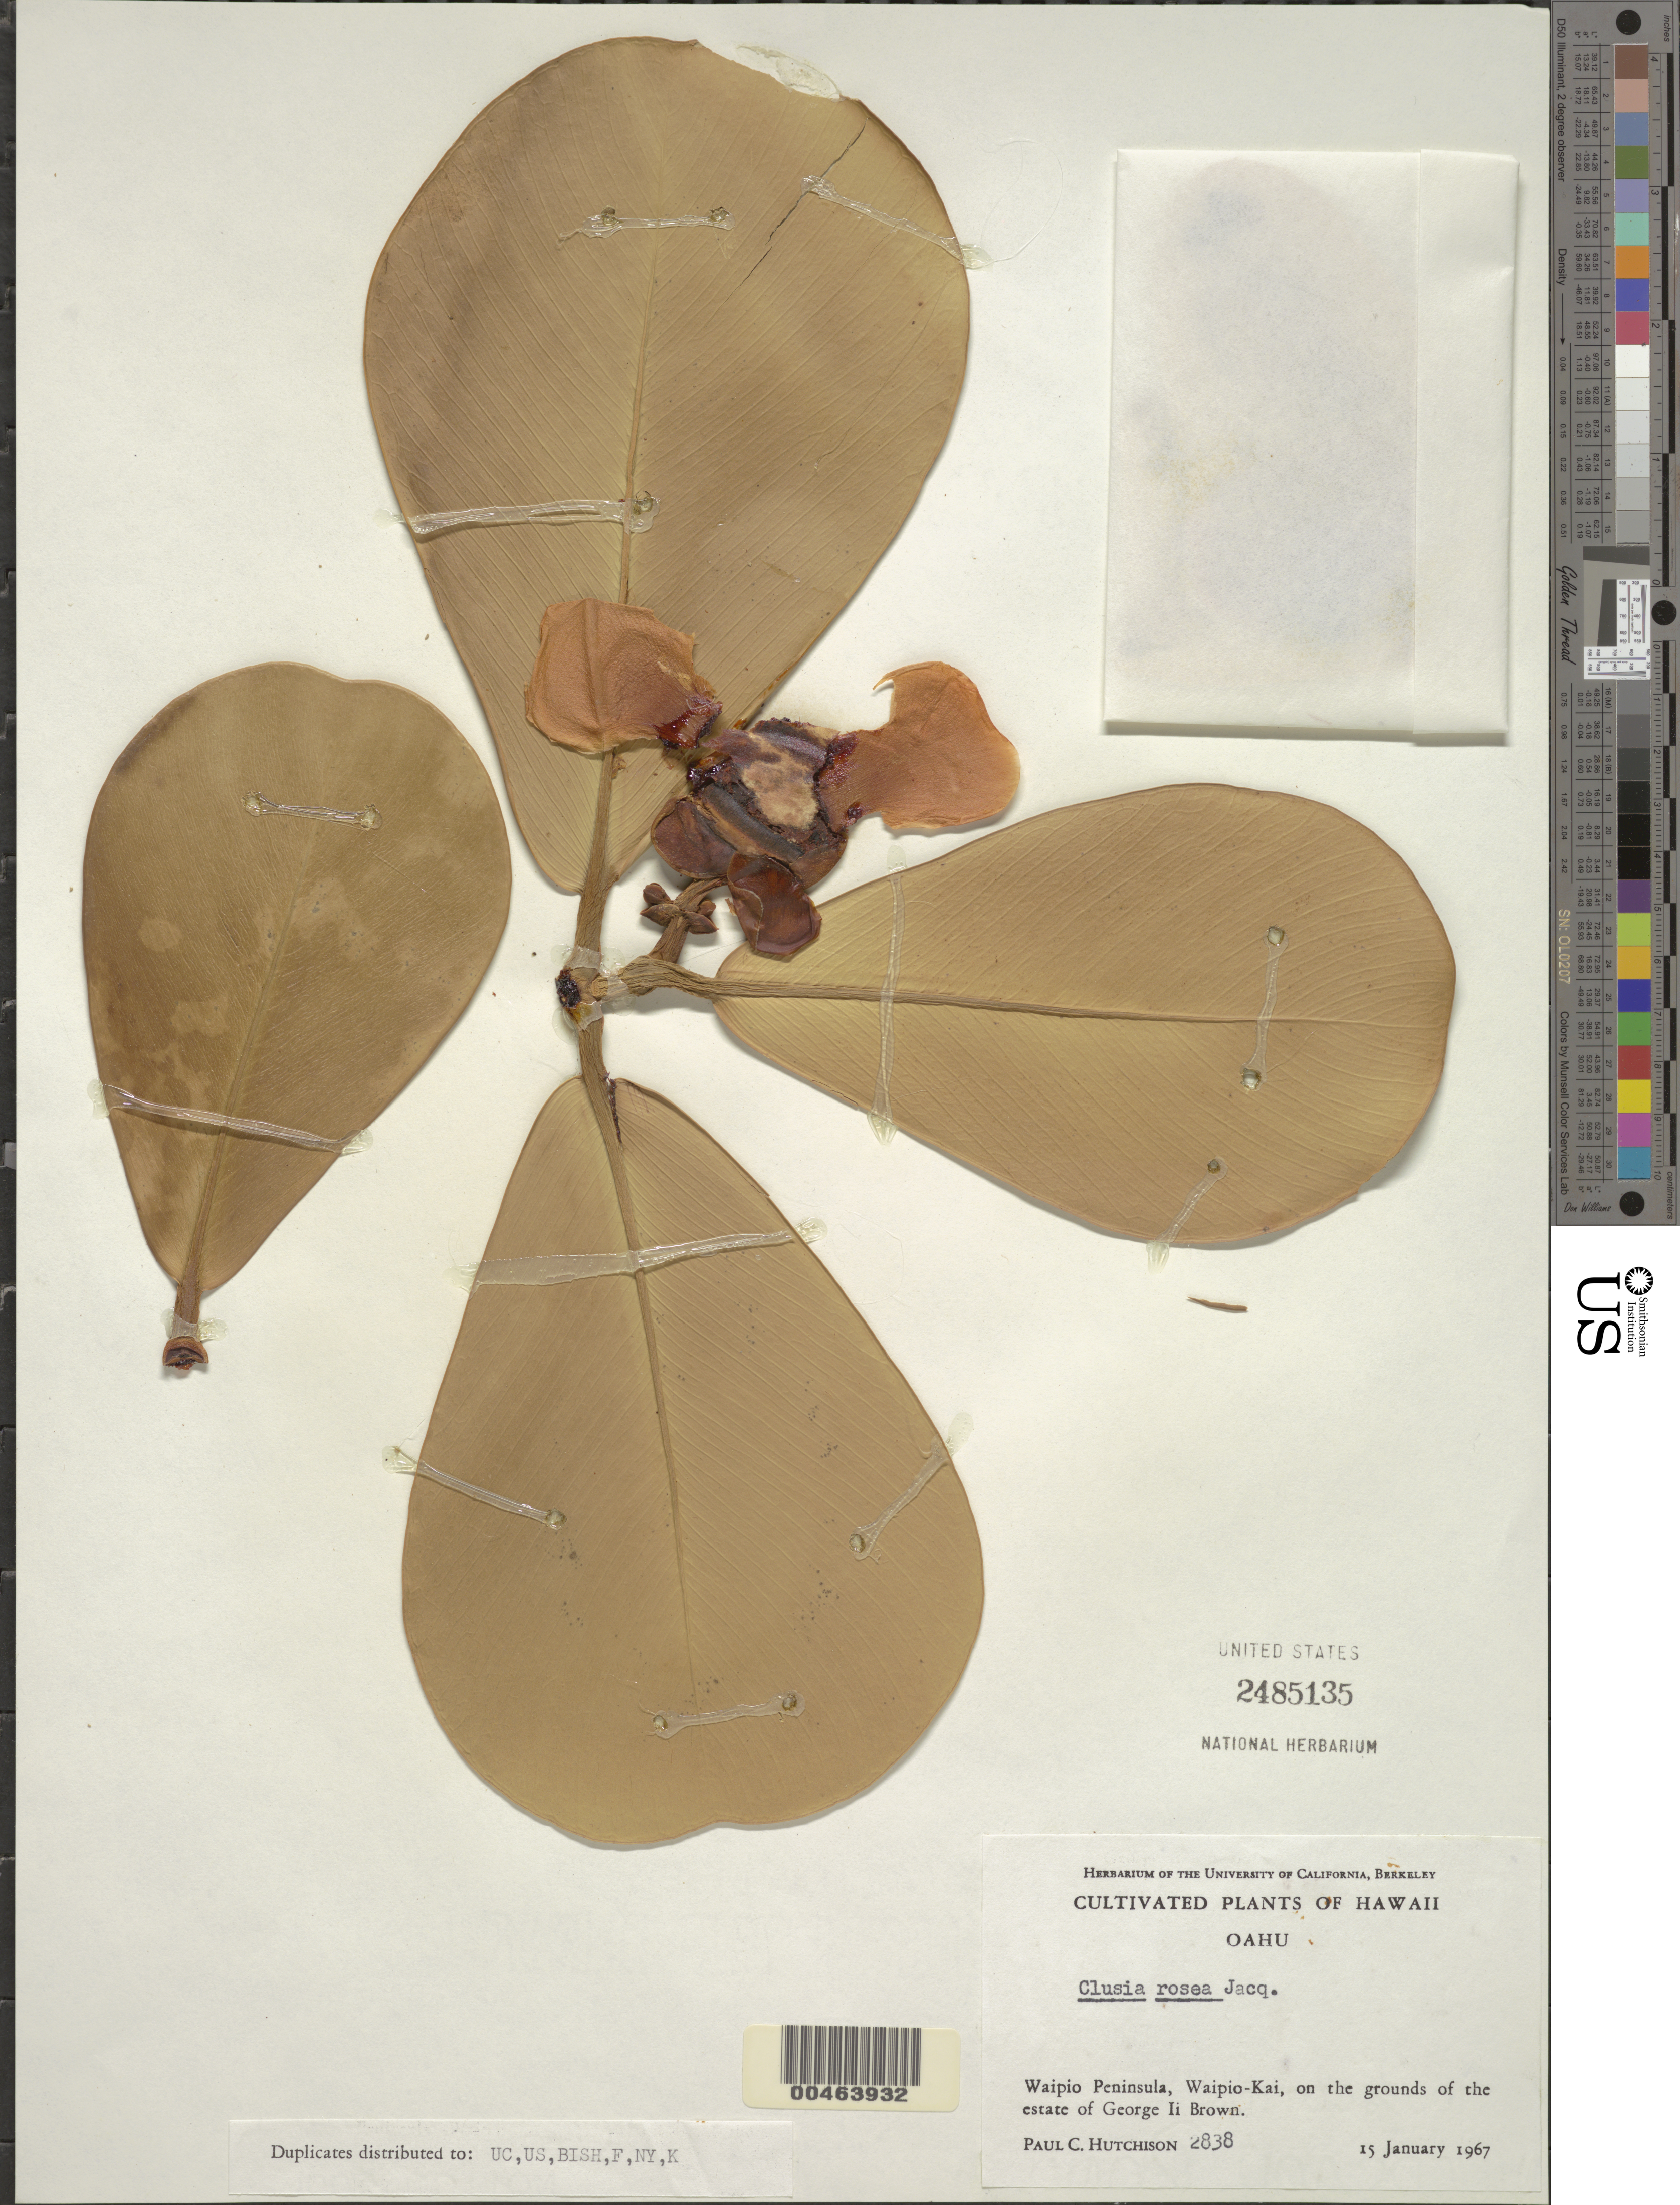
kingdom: Plantae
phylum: Tracheophyta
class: Magnoliopsida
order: Malpighiales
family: Clusiaceae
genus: Clusia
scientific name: Clusia rosea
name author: Jacq.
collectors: P. C. Hutchison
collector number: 2838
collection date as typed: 15 Jan 1967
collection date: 1967-01-15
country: United States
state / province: Hawaii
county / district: Honolulu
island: Oahu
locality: Waipio Peninsula, Waipio-Kai, on the grounds of the estate George Ii Brown.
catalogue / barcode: US 2485135